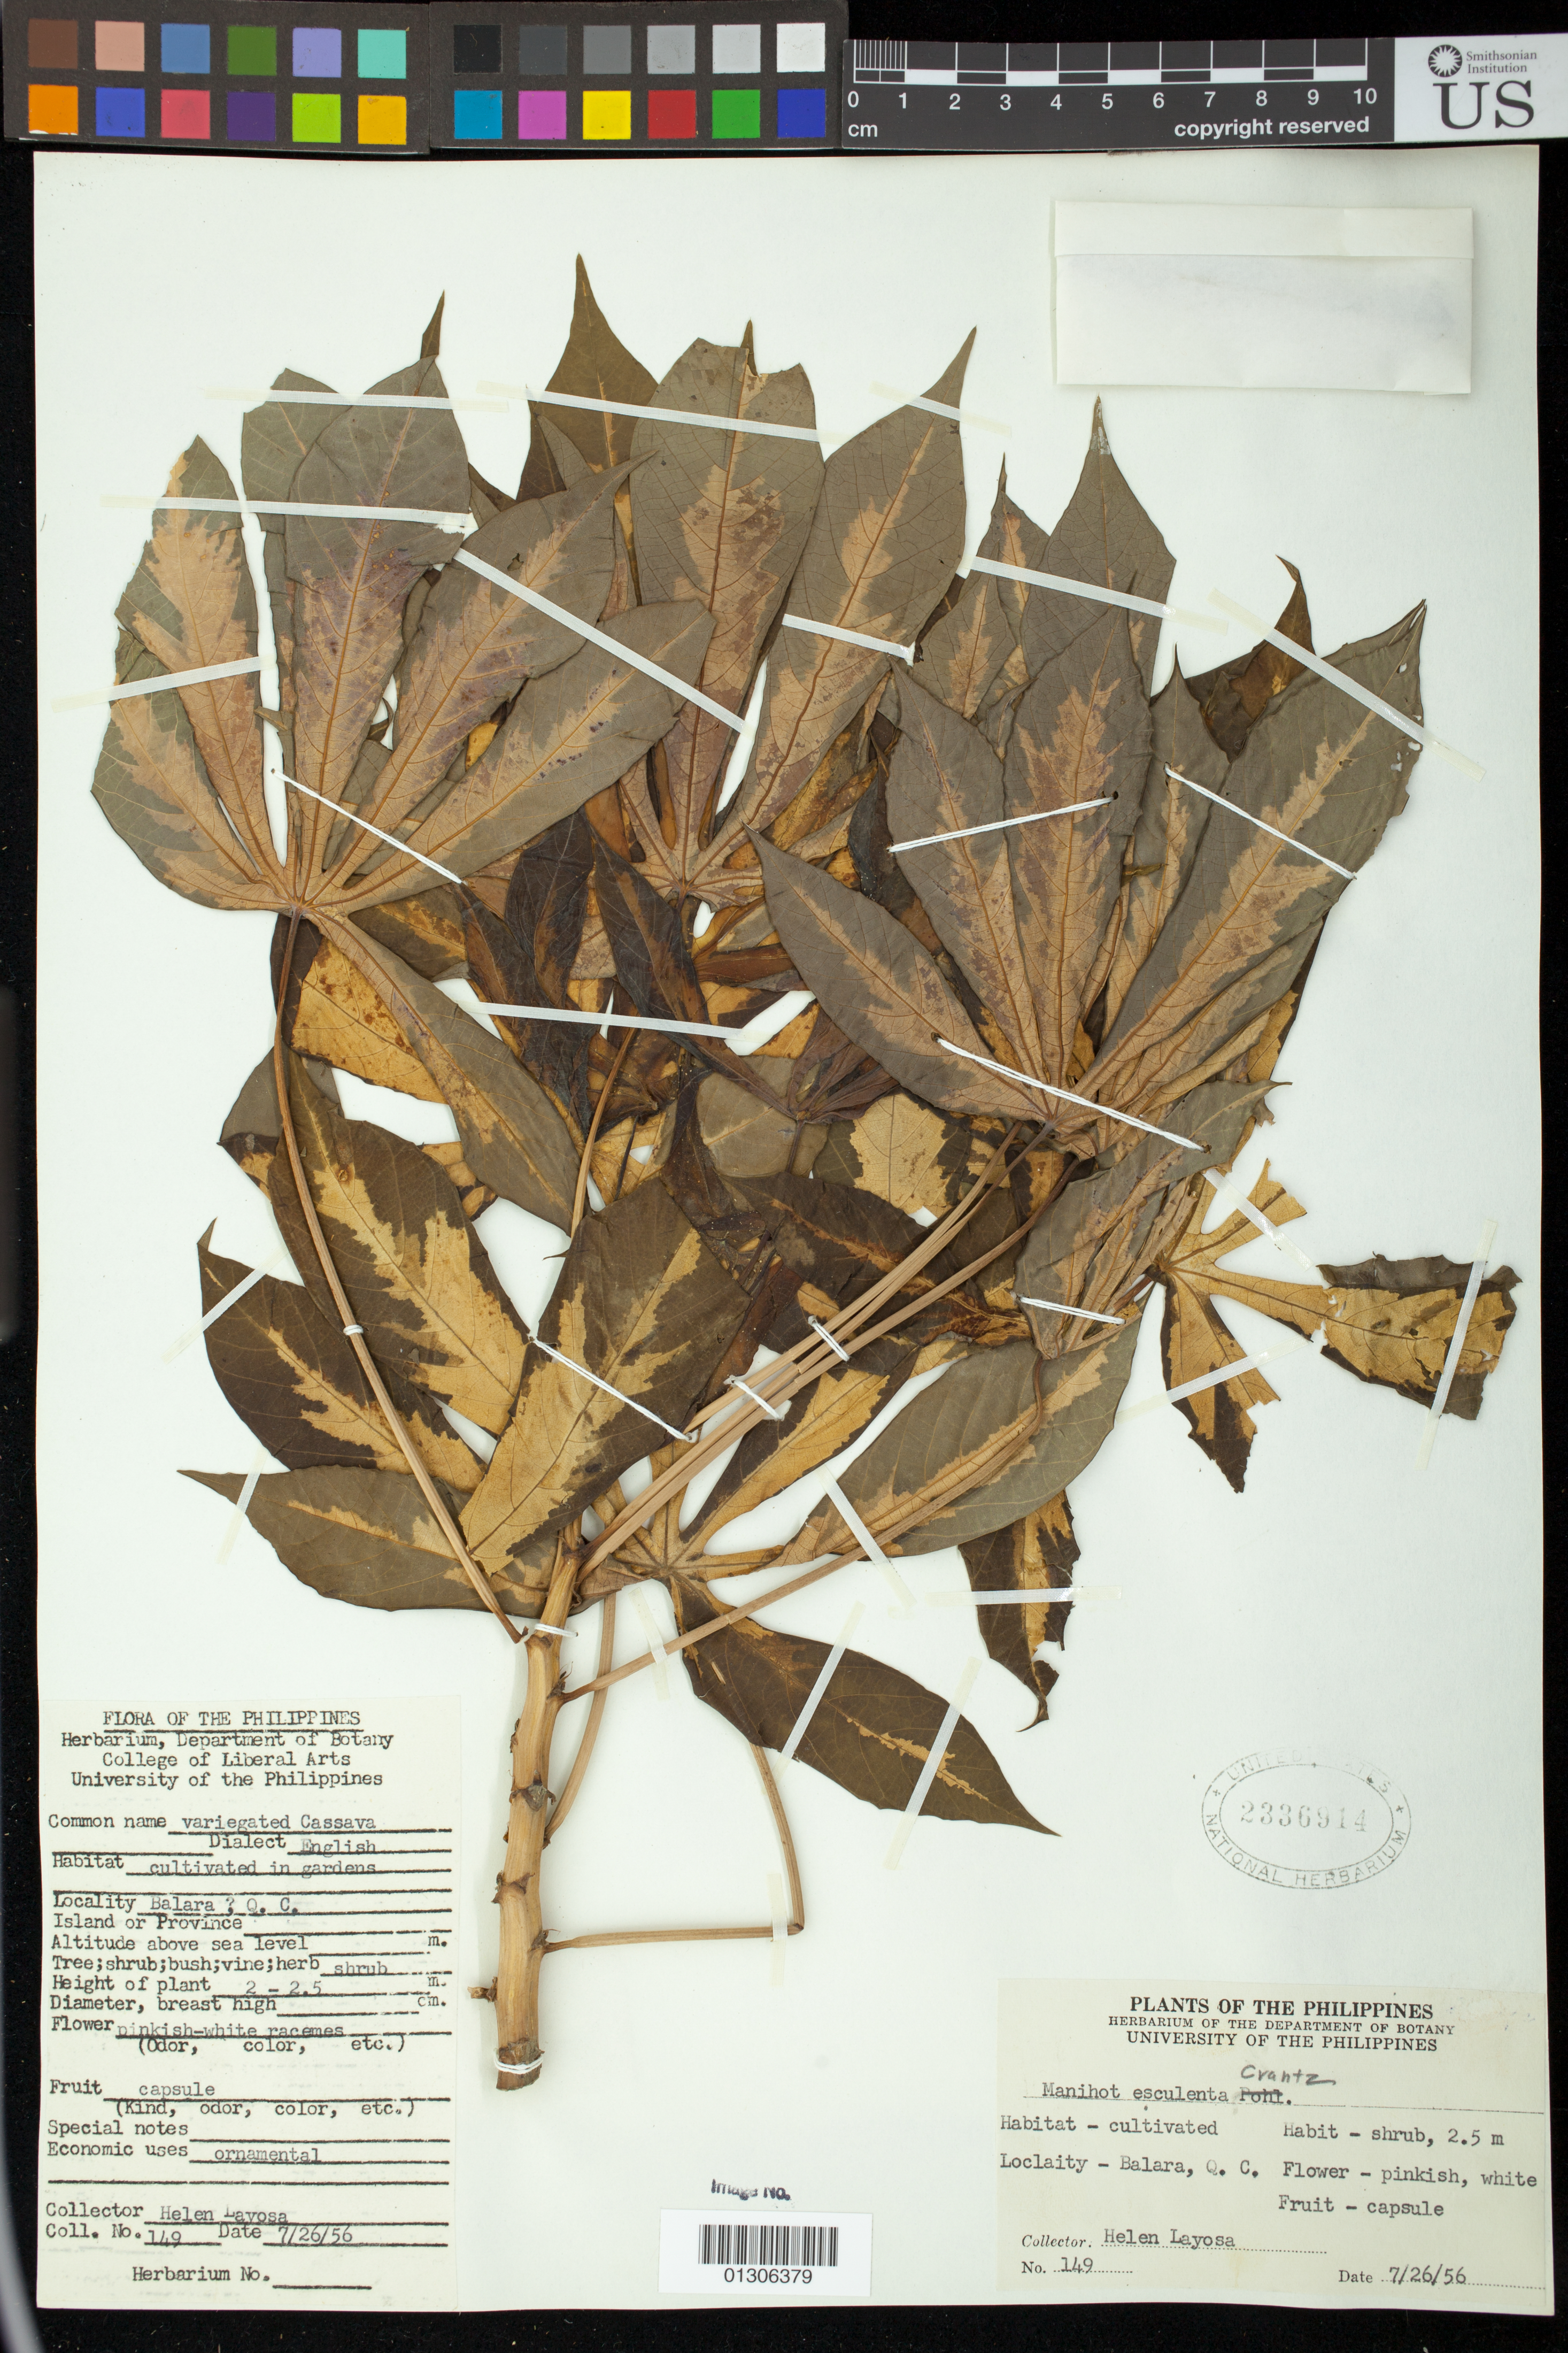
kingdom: Plantae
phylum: Tracheophyta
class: Magnoliopsida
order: Malpighiales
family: Euphorbiaceae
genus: Manihot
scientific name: Manihot esculenta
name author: Crantz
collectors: H. Layosa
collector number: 149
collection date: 1956-07-26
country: Philippines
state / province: National Capital Region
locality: Locality - Balara, Q.C.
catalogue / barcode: US 2336914